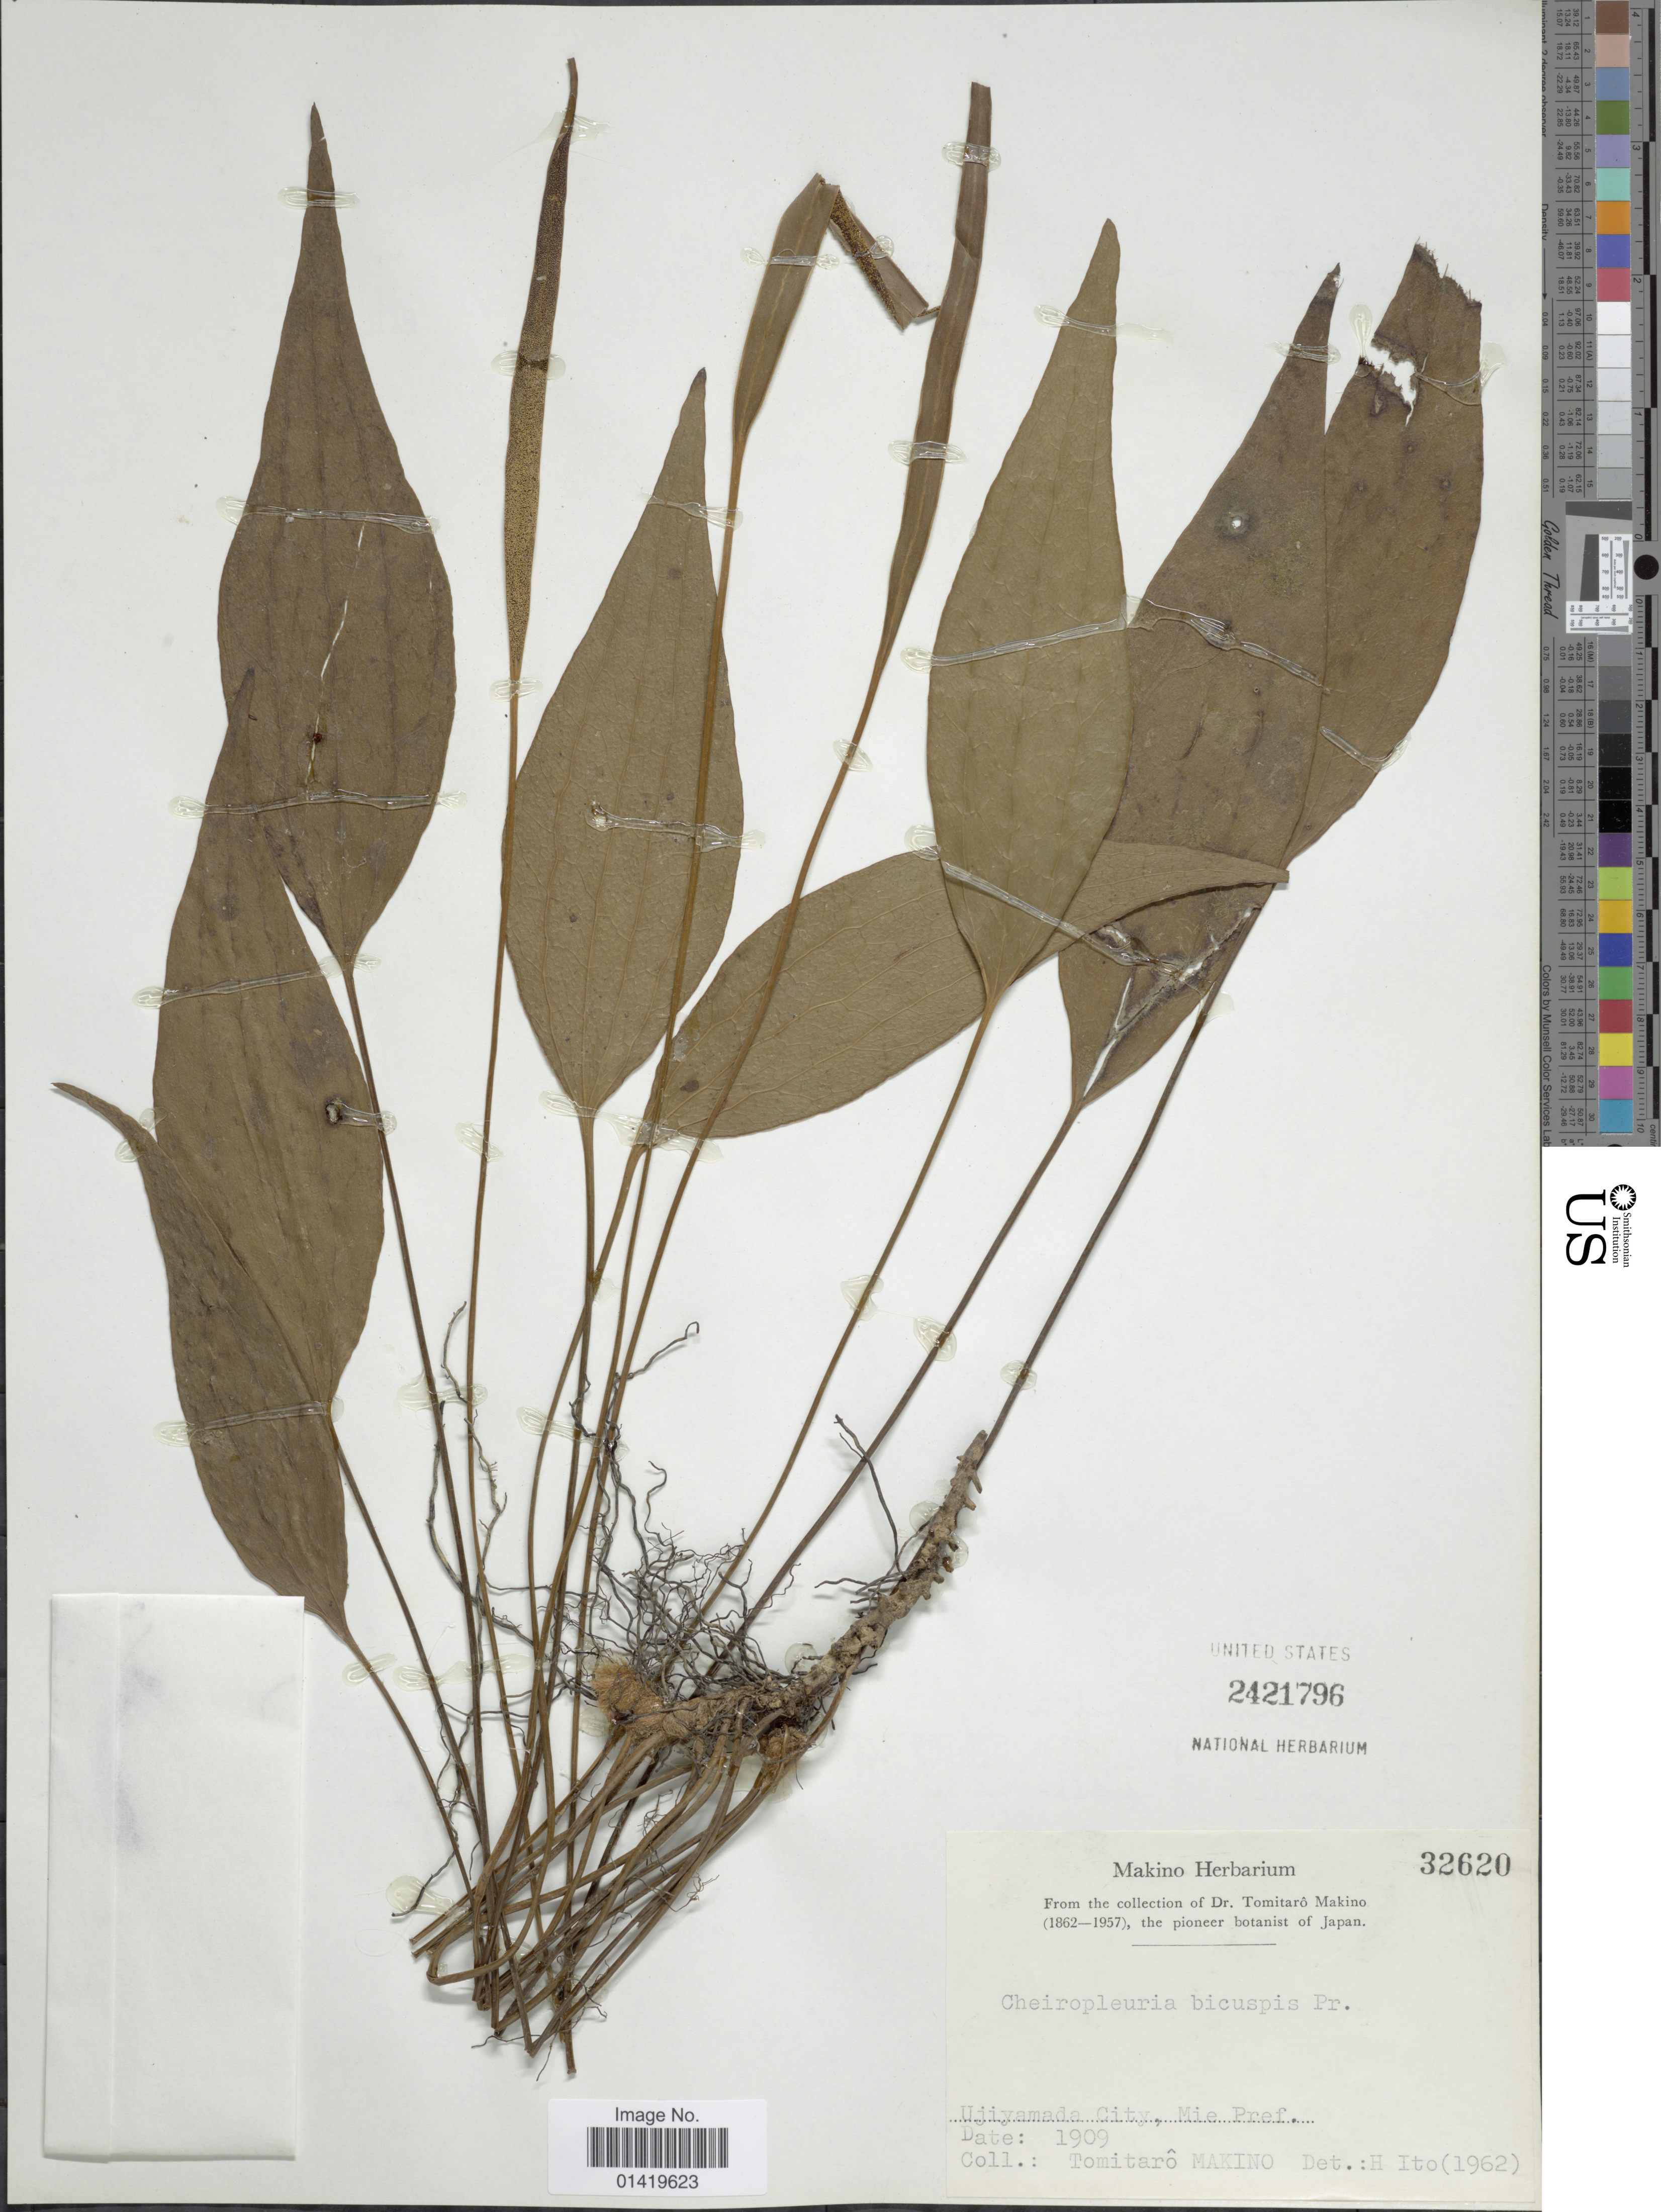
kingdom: Plantae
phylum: Tracheophyta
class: Polypodiopsida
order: Gleicheniales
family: Dipteridaceae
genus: Cheiropleuria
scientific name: Cheiropleuria bicuspis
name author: (Blume) C. Presl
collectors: T. Makino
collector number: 32620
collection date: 1909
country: Japan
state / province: Mie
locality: Ujiyamada City, Mie pref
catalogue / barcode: US 2421796